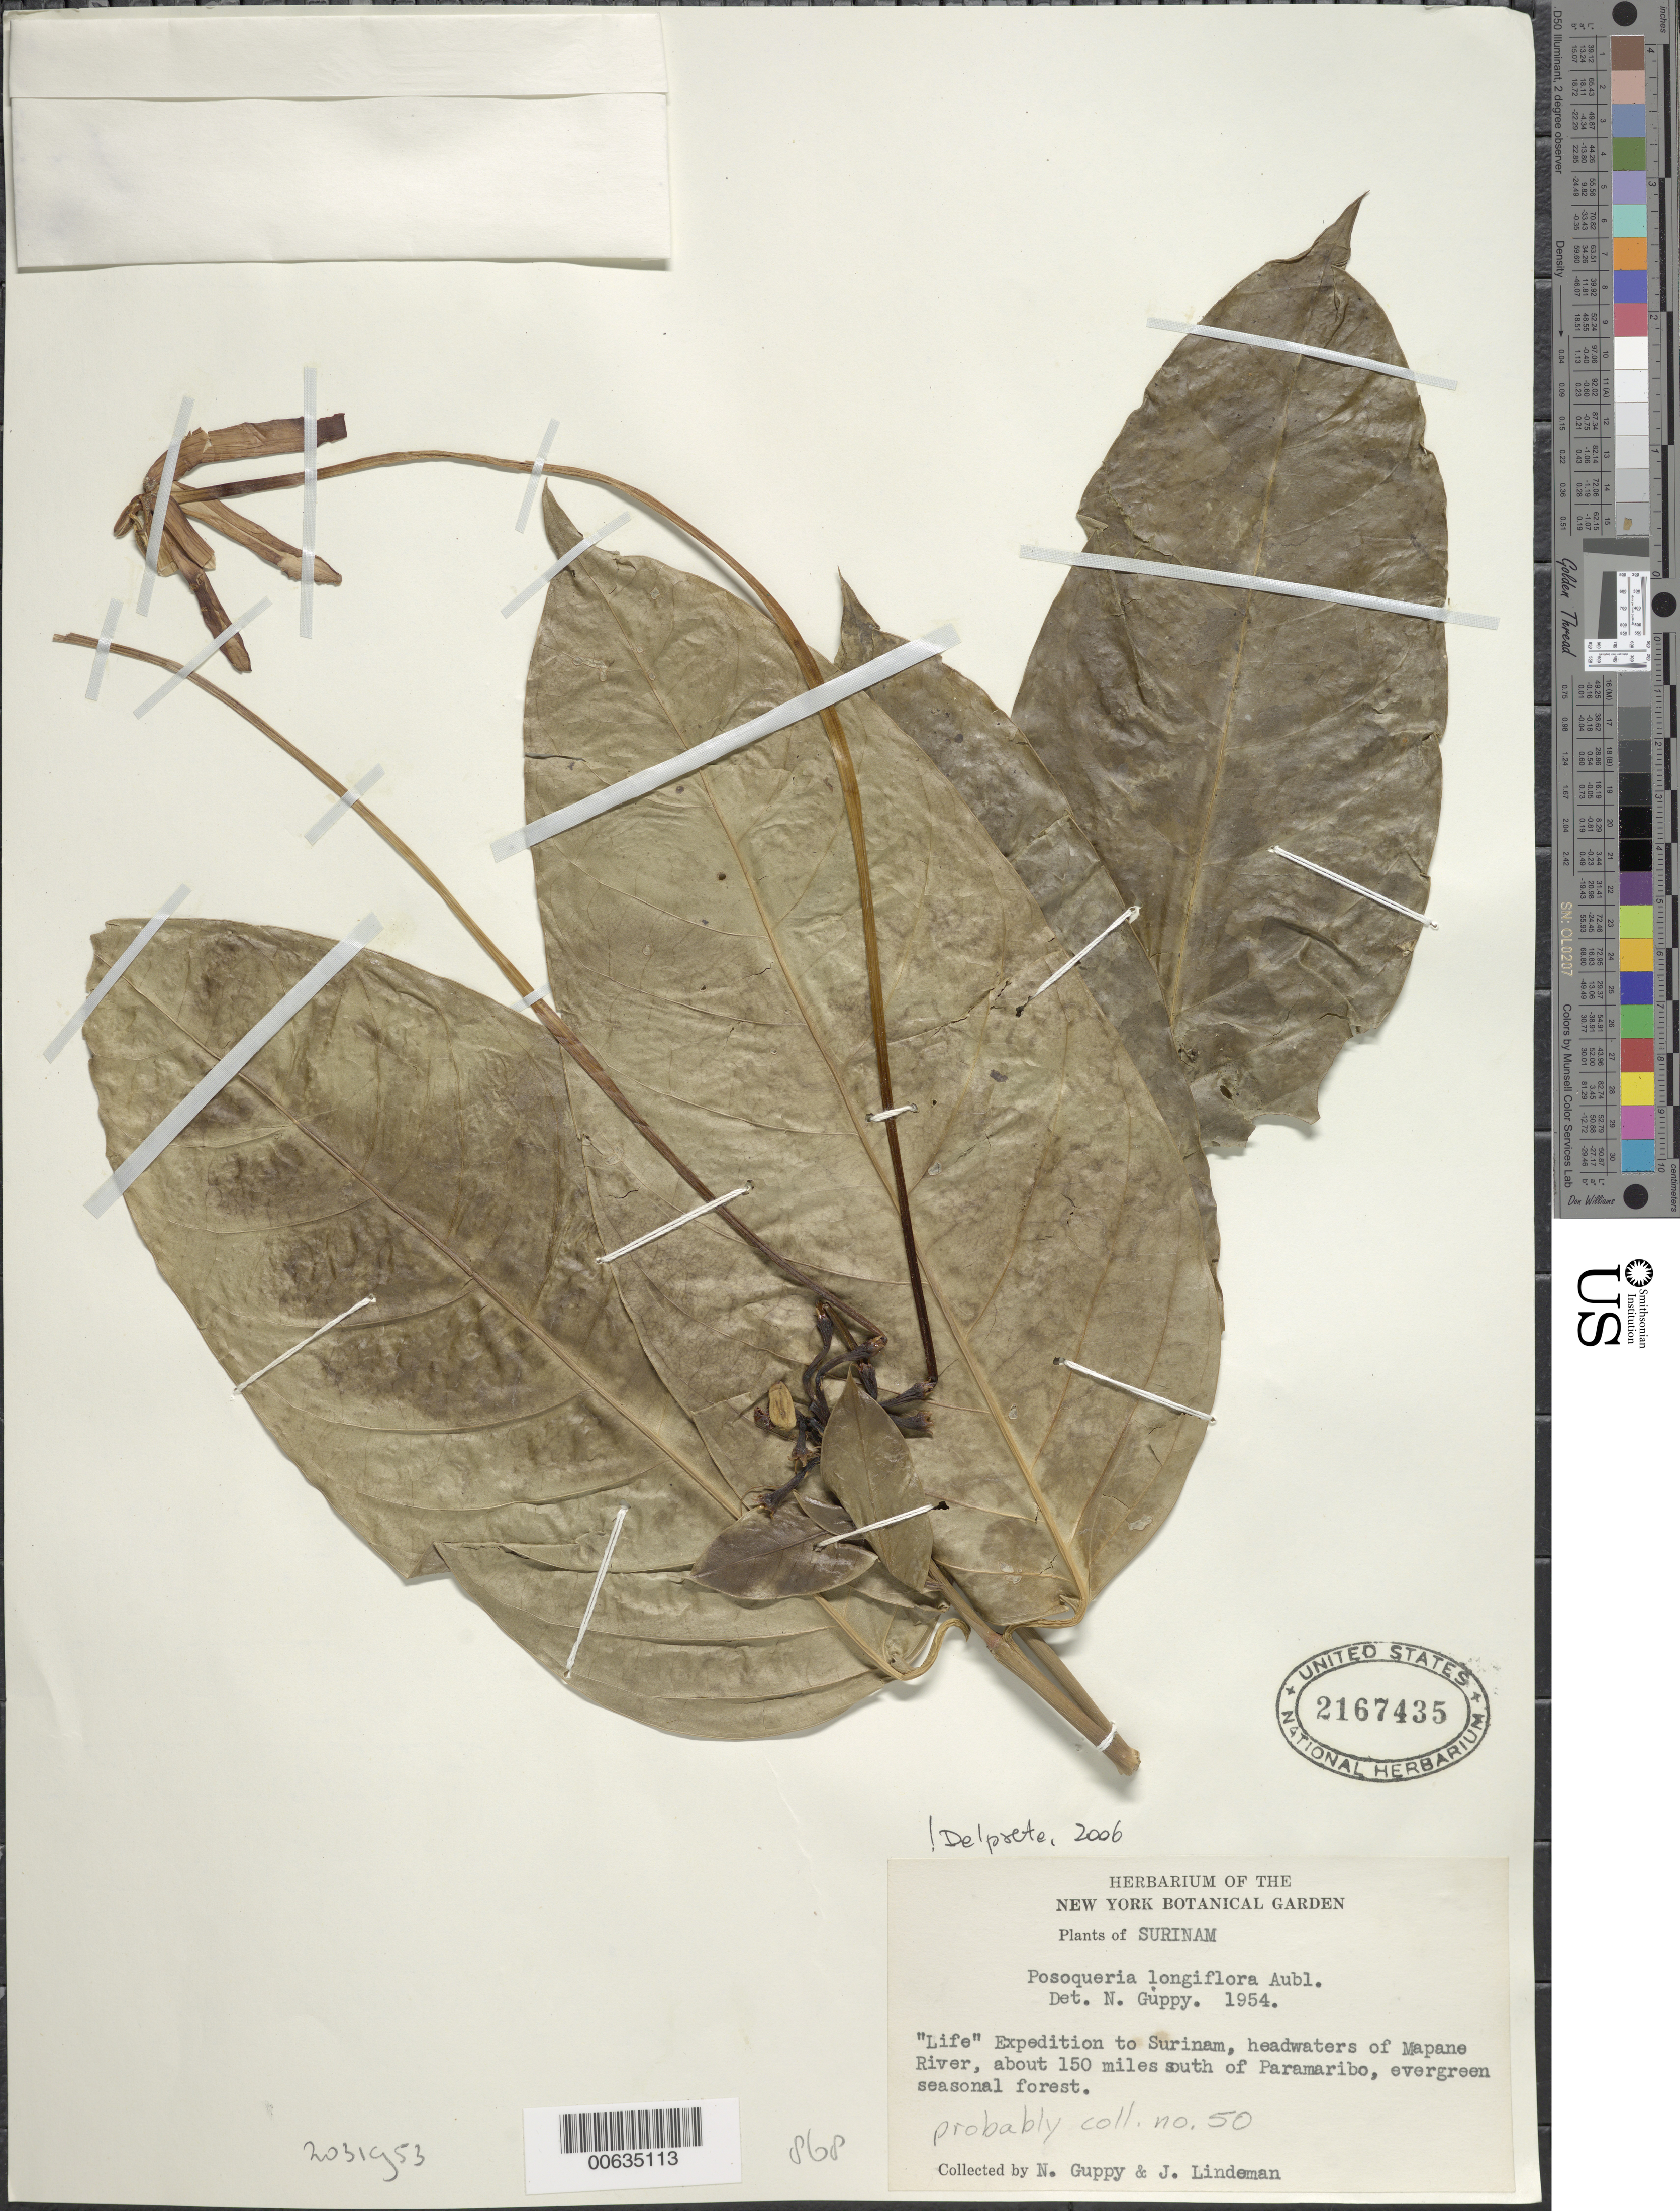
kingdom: Plantae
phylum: Tracheophyta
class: Magnoliopsida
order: Gentianales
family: Rubiaceae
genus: Posoqueria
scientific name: Posoqueria longiflora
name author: Aubl.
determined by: Delprete, P. G., Herb. de Guyane Cay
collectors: N. Guppy & J. C. Lindeman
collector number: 50 ?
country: Suriname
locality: Mapane Kreek headwaters, 150 mi. S of Paramaribo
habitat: Evergreen seasonal forest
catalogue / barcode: US 2167435